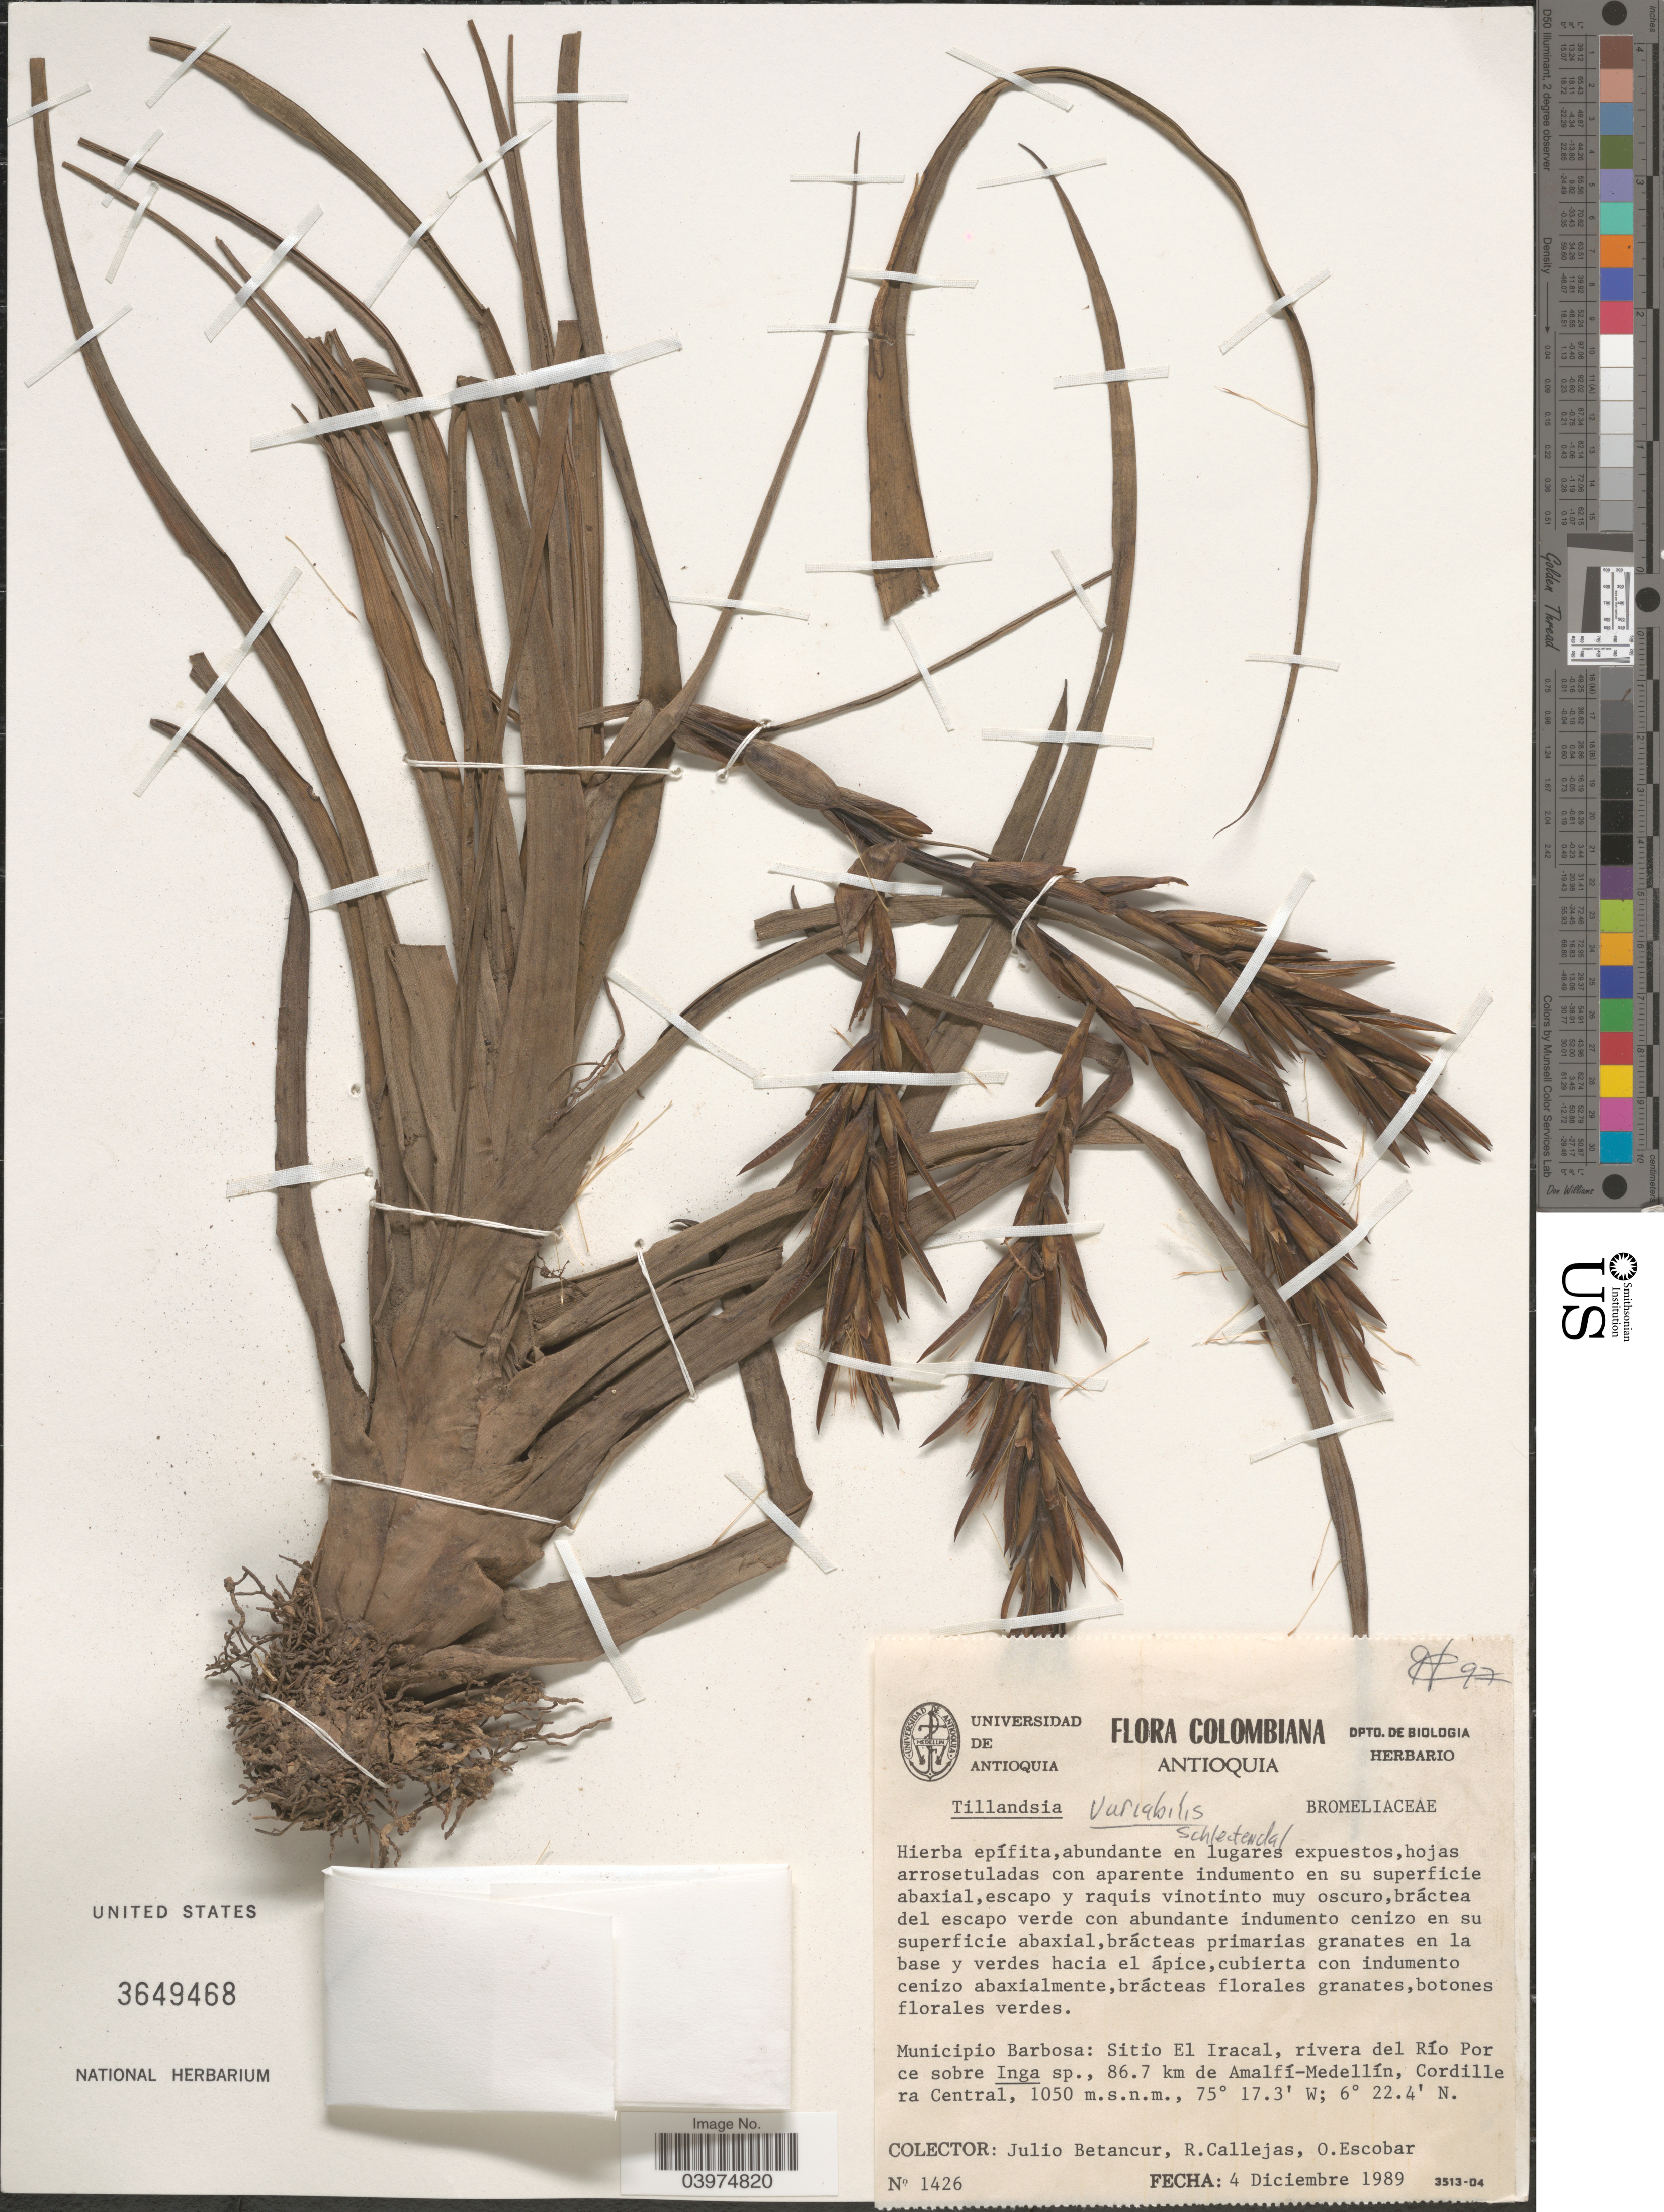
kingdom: Plantae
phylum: Tracheophyta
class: Liliopsida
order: Poales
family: Bromeliaceae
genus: Tillandsia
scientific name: Tillandsia variabilis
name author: Schltdl.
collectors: J. Betancur, R. Callejas & O. Escobar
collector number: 1426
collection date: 1989-12-04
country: Colombia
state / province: Antioquia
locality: Municipio Barbosa: Sitio El Iracal, rivera del Río Porce sobre Inga sp., 86.7 km de Amalfí-Medellín, Cordillera Central.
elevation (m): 1050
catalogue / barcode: US 3649468